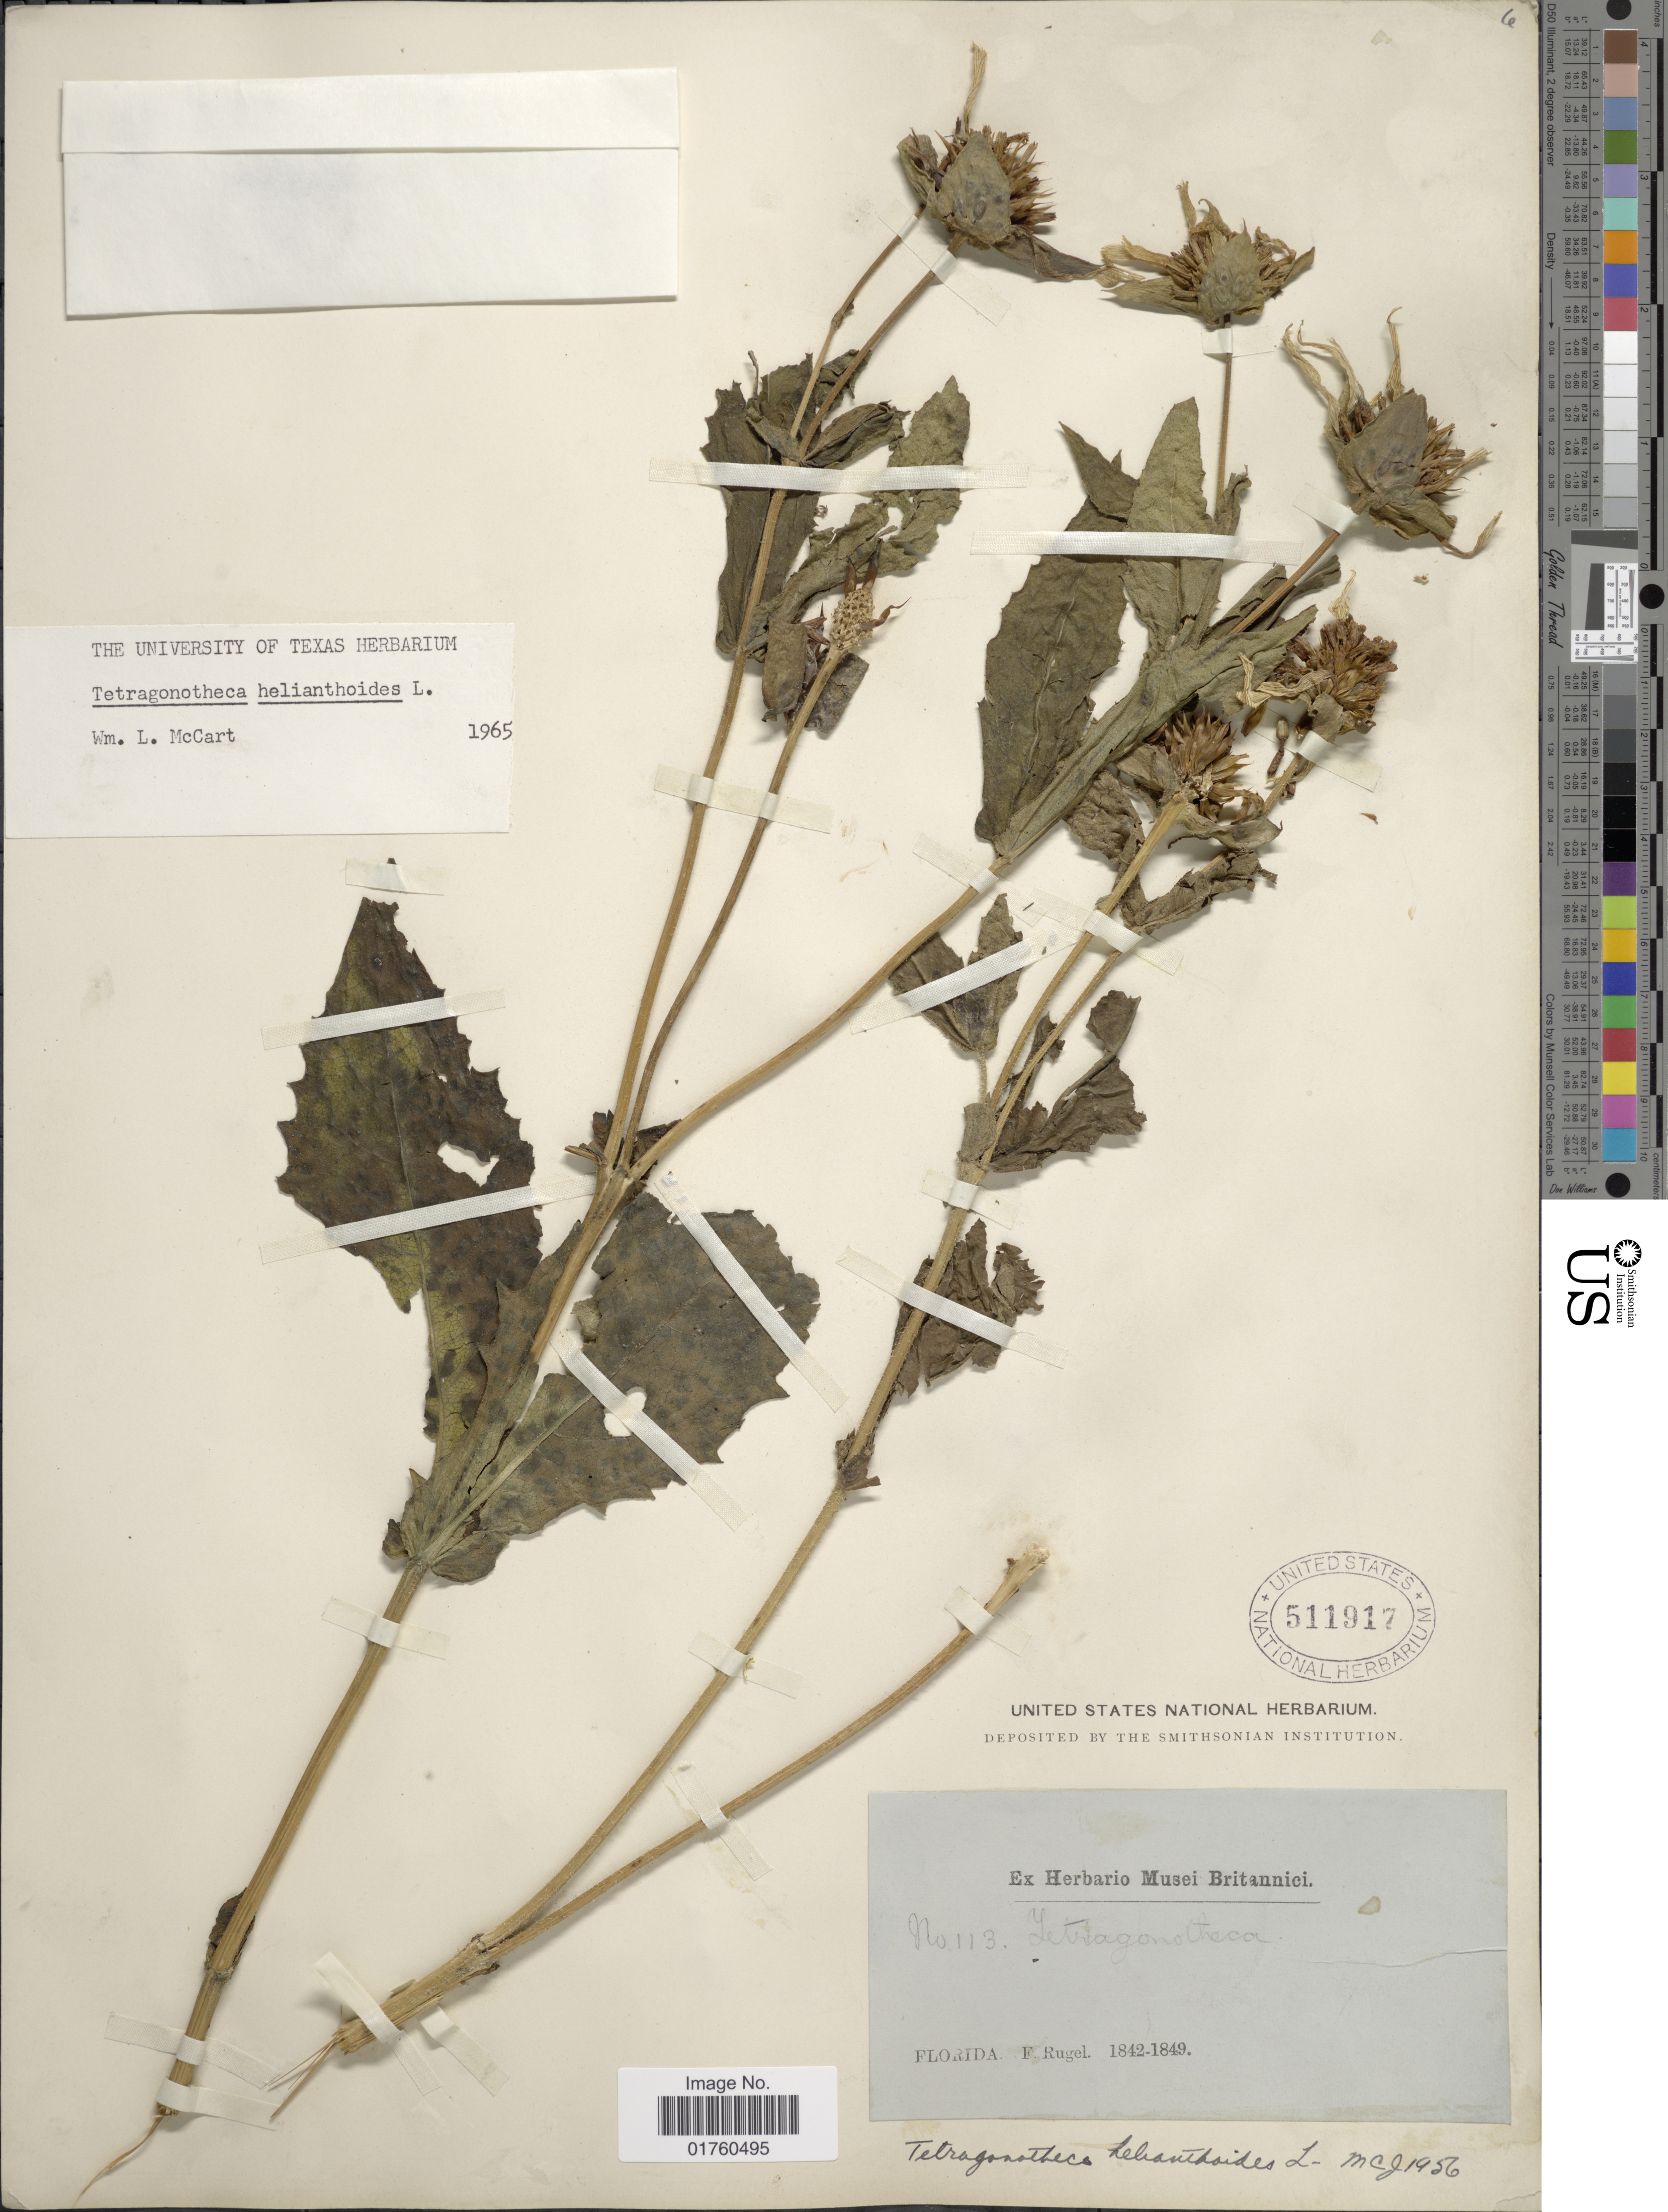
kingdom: Plantae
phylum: Tracheophyta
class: Magnoliopsida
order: Asterales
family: Asteraceae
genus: Tetragonotheca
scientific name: Tetragonotheca helianthoides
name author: L.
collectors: F. Rugel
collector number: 113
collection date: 1842/1849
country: Puerto Rico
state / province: Florida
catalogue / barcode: US 511917